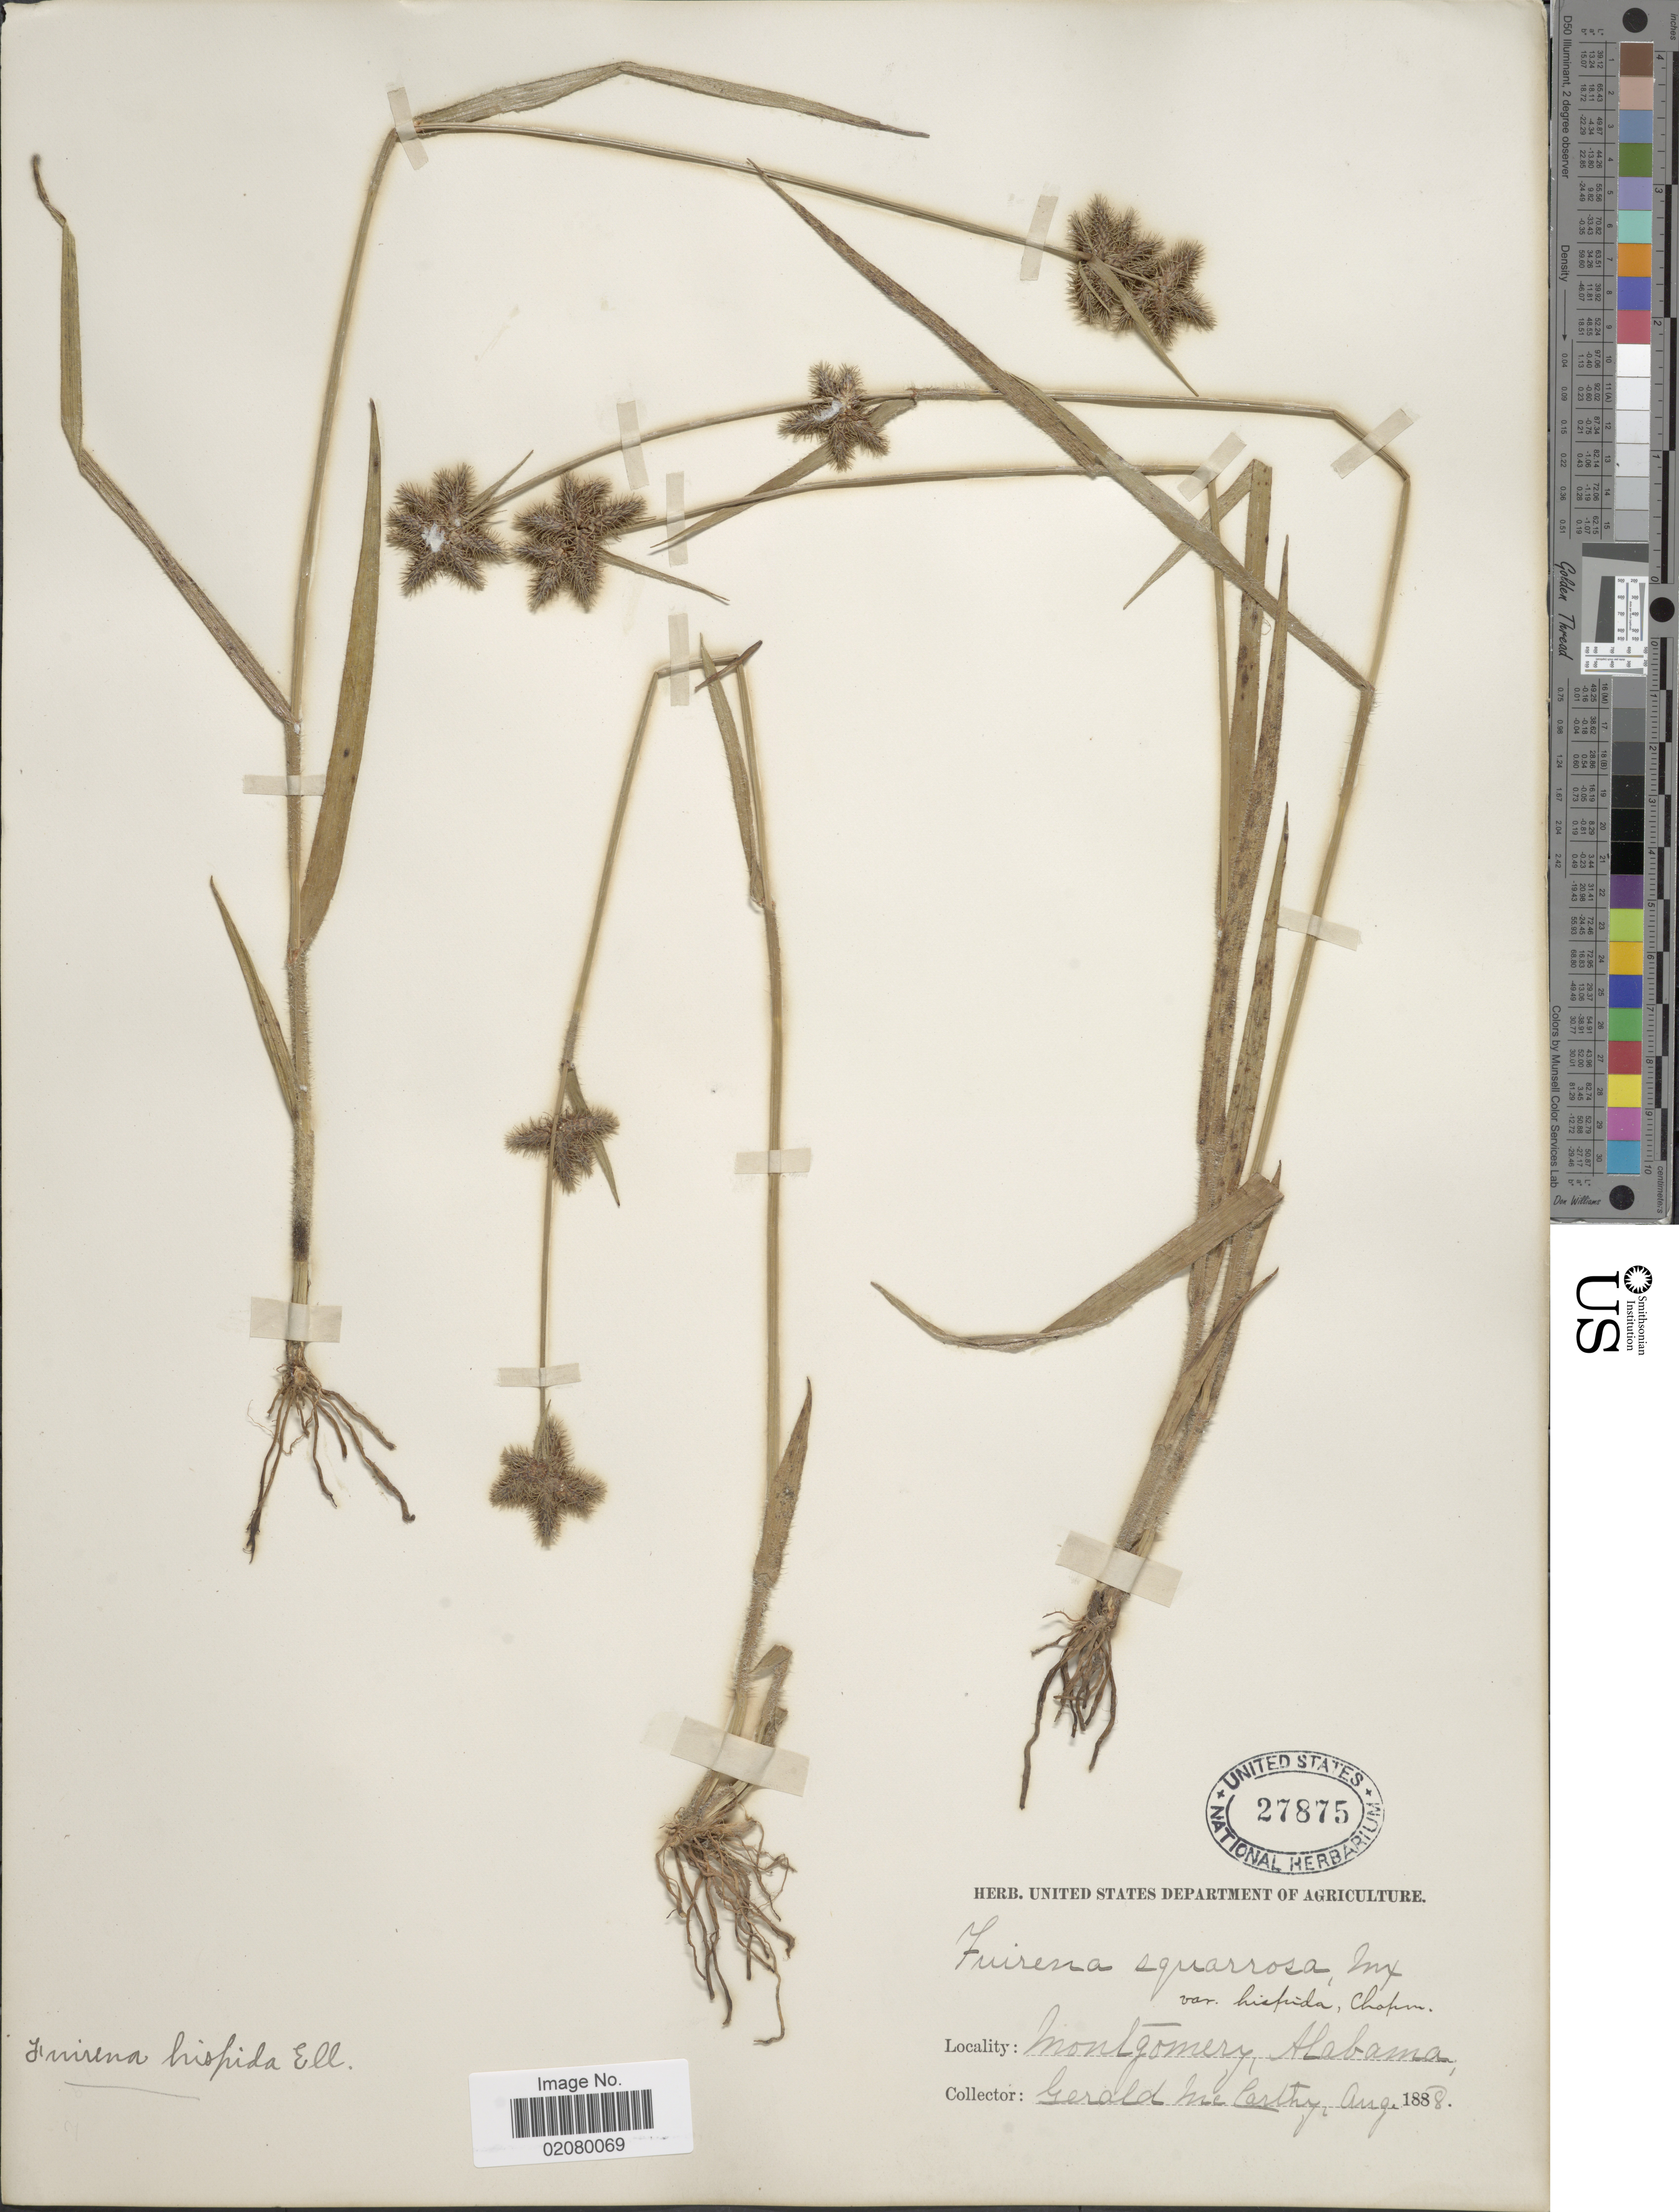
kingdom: Plantae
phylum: Tracheophyta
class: Liliopsida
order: Poales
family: Cyperaceae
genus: Fuirena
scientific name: Fuirena squarrosa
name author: Michx.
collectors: G. McCarthy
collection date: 1888-08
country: United States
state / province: Alabama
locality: Montgomerey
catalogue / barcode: US 27875